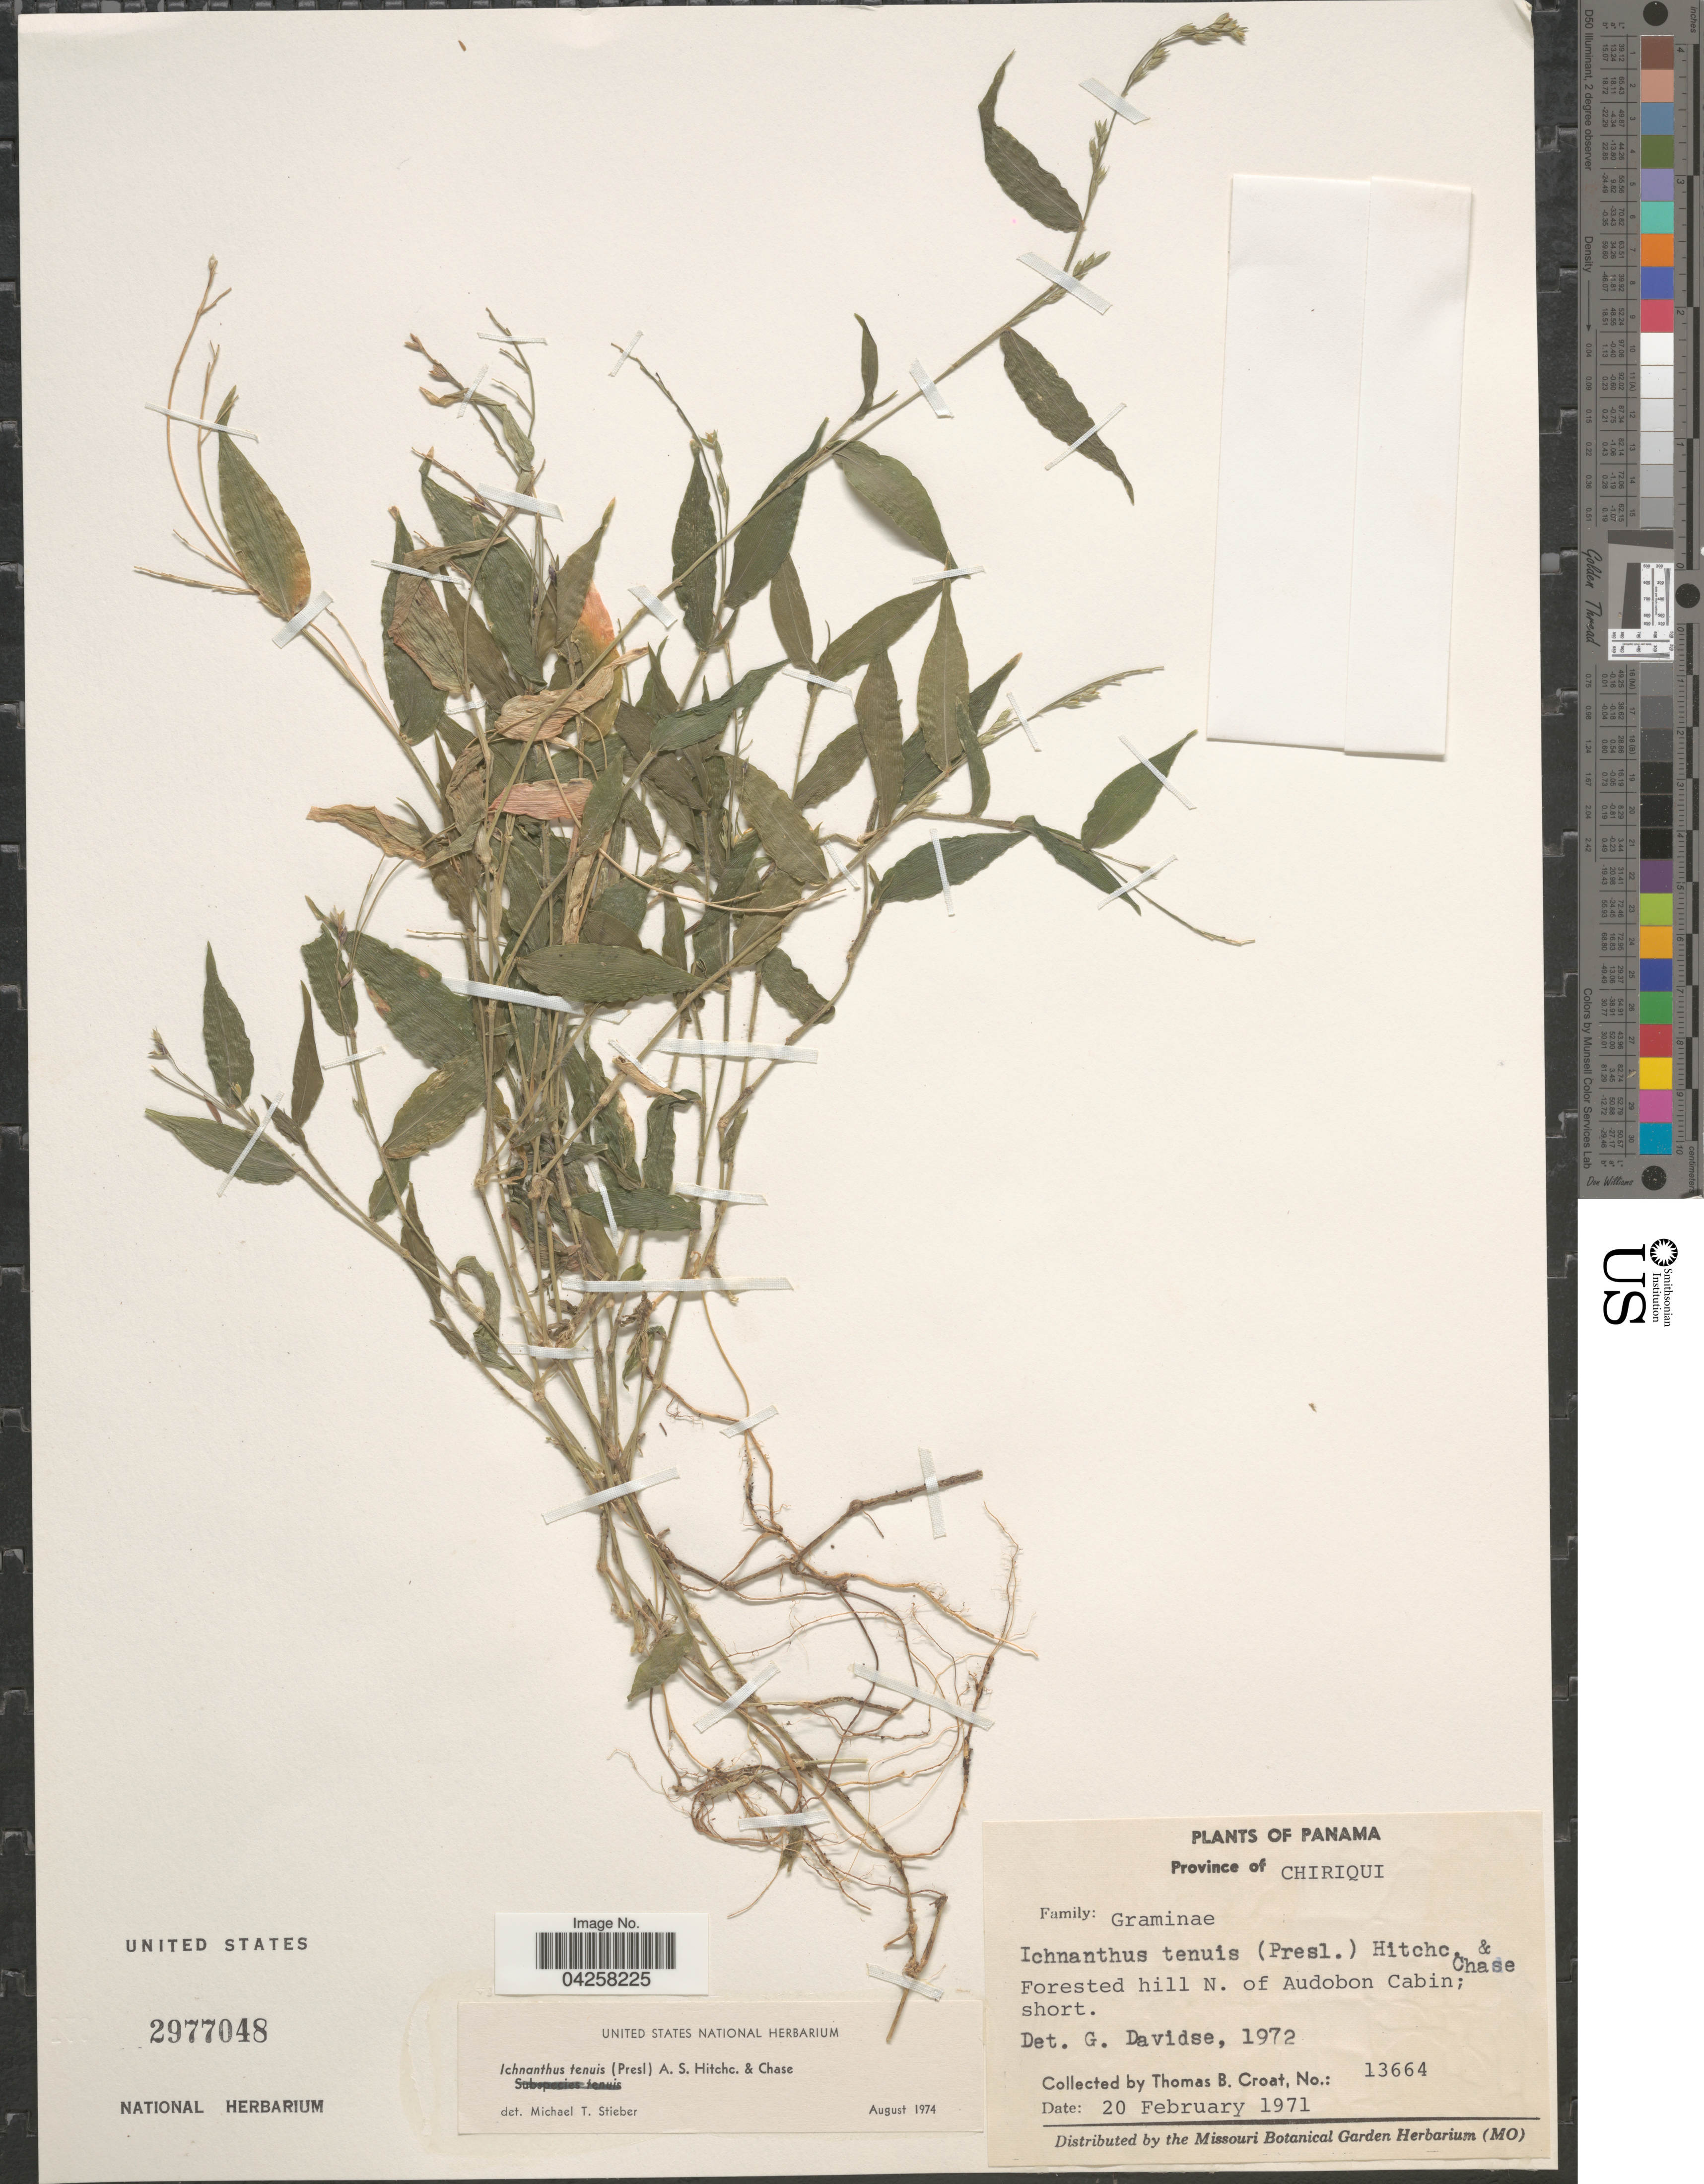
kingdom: Plantae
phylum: Tracheophyta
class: Liliopsida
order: Poales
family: Poaceae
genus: Ichnanthus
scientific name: Ichnanthus tenuis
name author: (J. Presl) Hitchc. & Chase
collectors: T. B. Croat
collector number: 13664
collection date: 1971-02-20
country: Panama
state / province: Chiriqui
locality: Forested hill N. of Audobon Cabin.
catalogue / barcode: US 2977048